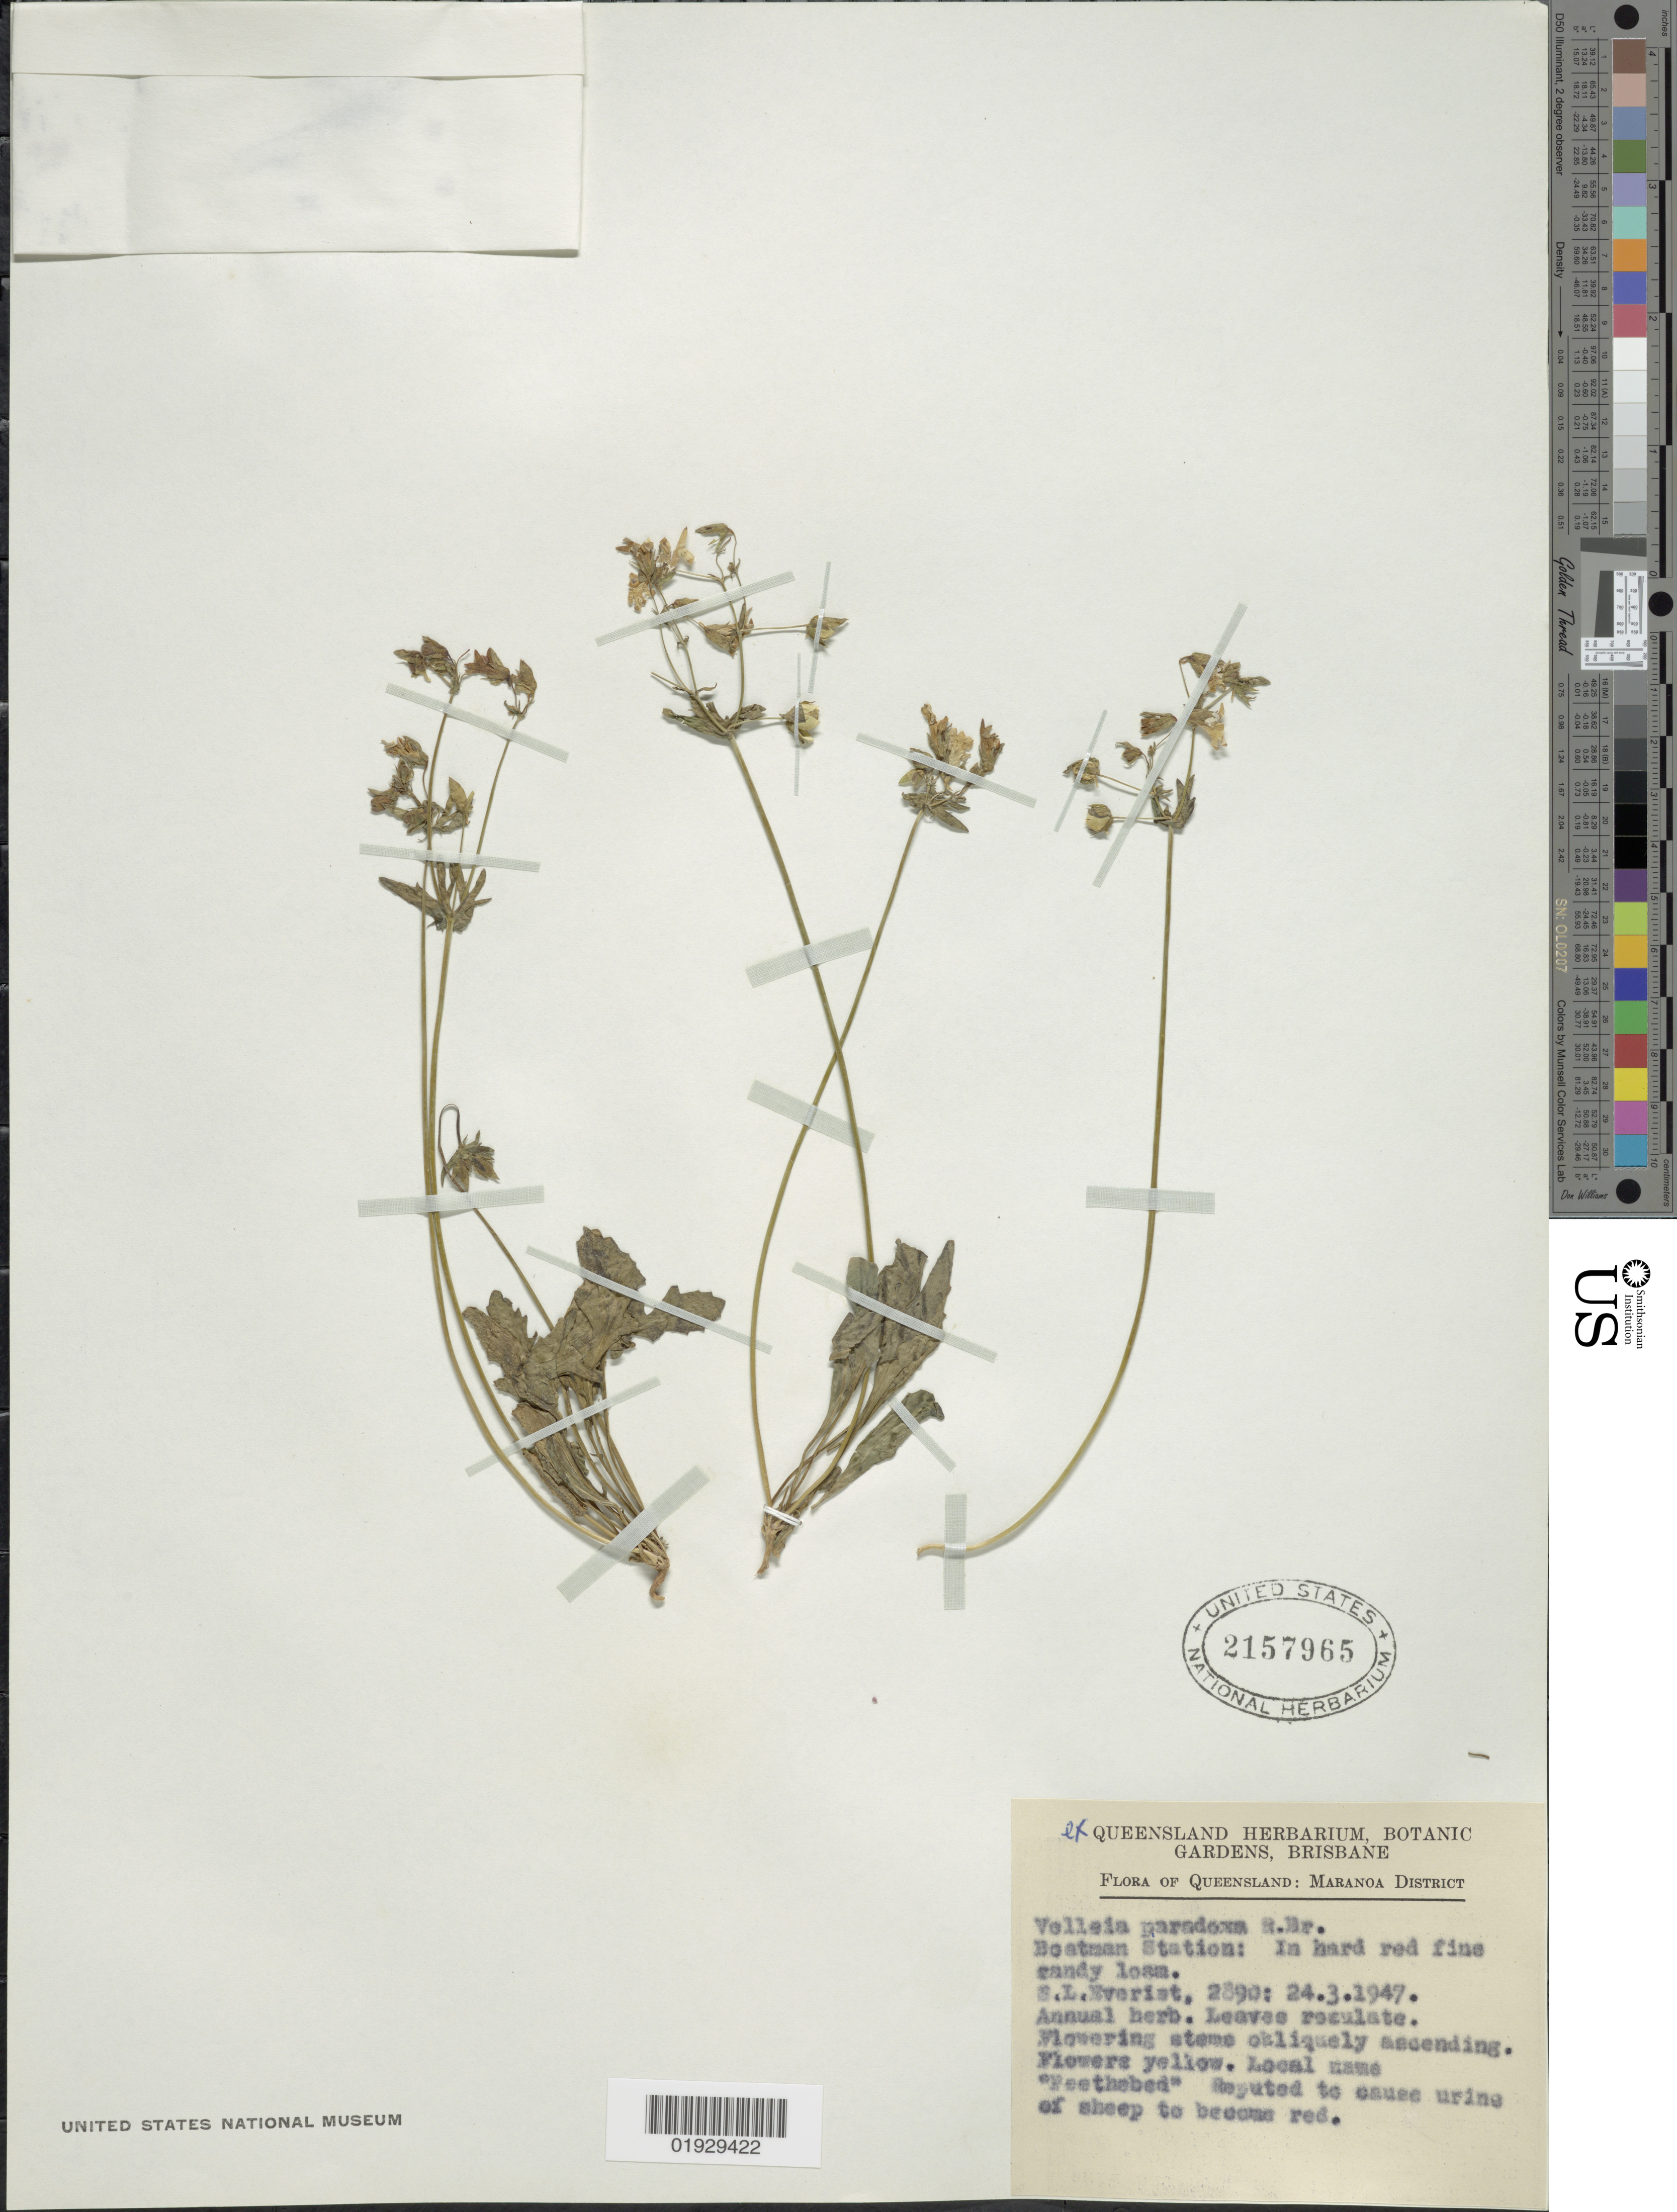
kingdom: Plantae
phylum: Tracheophyta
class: Magnoliopsida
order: Asterales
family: Goodeniaceae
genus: Velleia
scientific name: Velleia paradoxa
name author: R. Br.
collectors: S. Everist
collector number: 2890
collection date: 1947-03-24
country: Australia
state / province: Queensland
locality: Maranoa District. Boatman Station.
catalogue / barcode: US 2157965